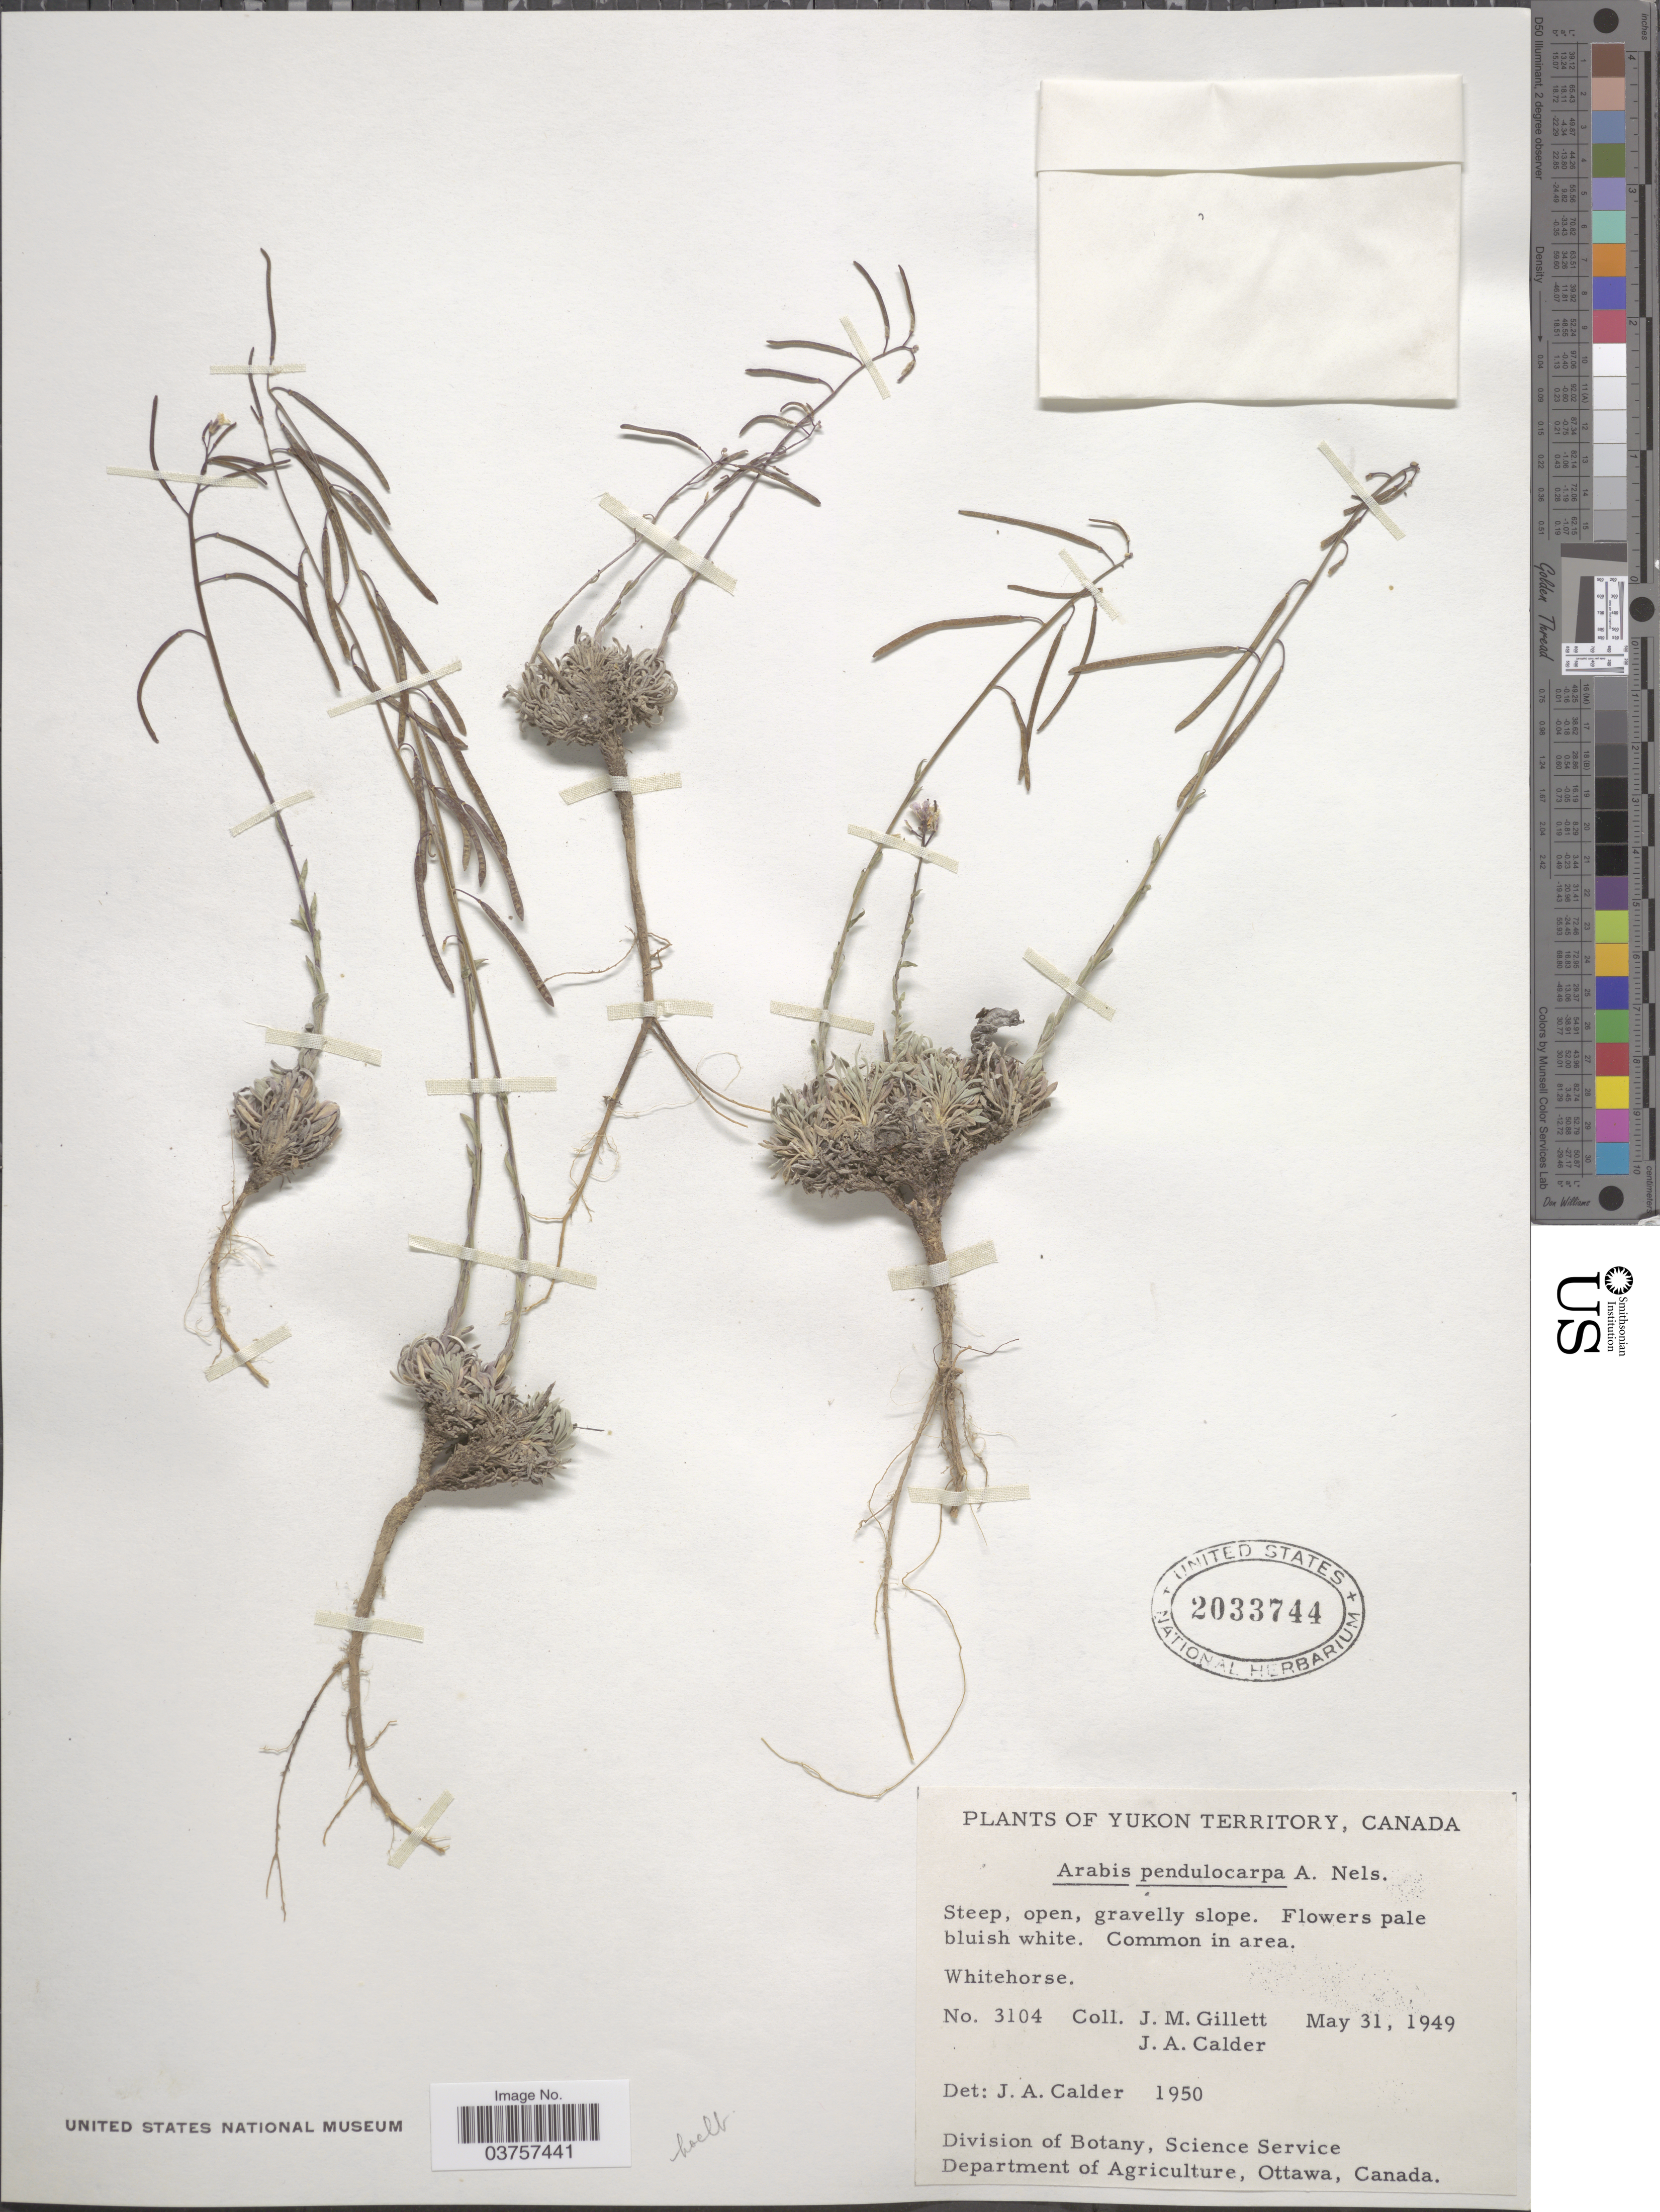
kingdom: Plantae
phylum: Tracheophyta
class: Magnoliopsida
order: Brassicales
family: Brassicaceae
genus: Arabis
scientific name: Arabis holboellii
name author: Hornem.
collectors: J. M. Gillett & J. A. Calder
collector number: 3104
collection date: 1949-05-31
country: Canada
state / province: Yukon Territory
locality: Whitehorse.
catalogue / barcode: US 2033744